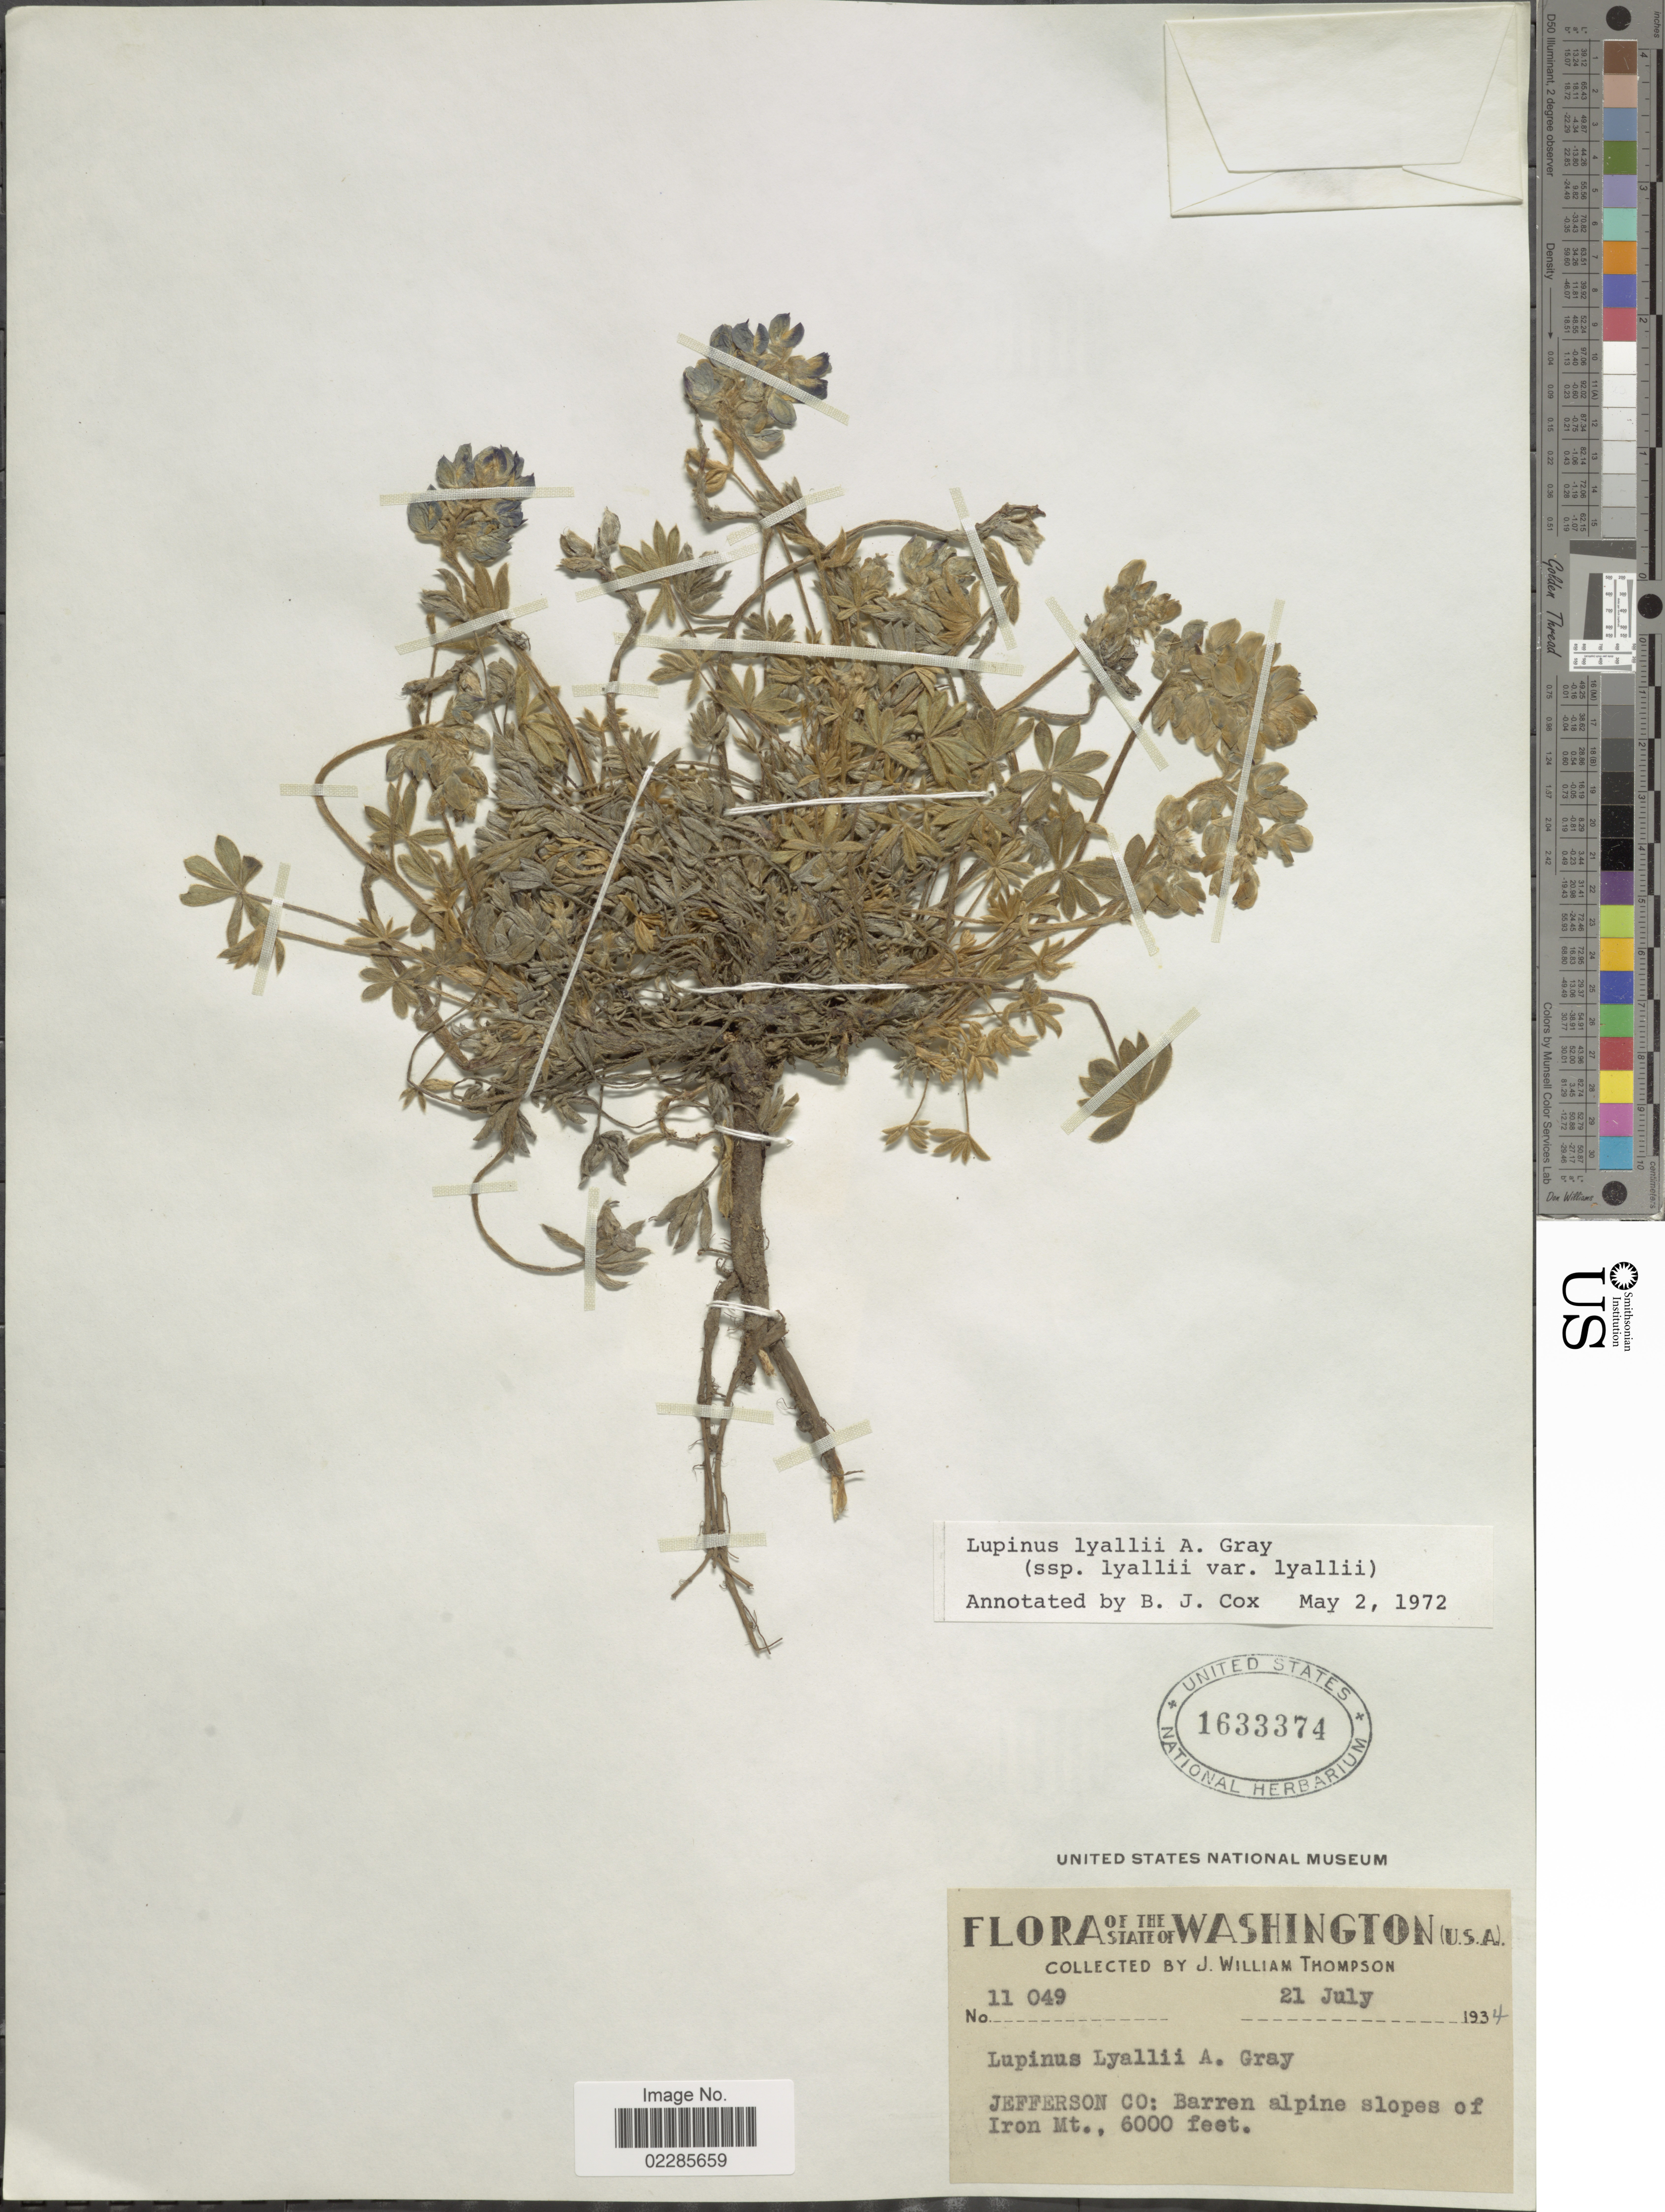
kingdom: Plantae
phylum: Tracheophyta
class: Magnoliopsida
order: Fabales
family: Fabaceae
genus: Lupinus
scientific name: Lupinus lyallii subsp. lyallii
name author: A. Gray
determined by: Cox, B. J.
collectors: J. W. Thompson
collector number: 11049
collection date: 1934-07-21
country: United States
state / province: Washington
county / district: Jefferson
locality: Jefferson Co: Barren alpine slopes of Iron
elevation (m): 1829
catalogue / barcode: US 1633374